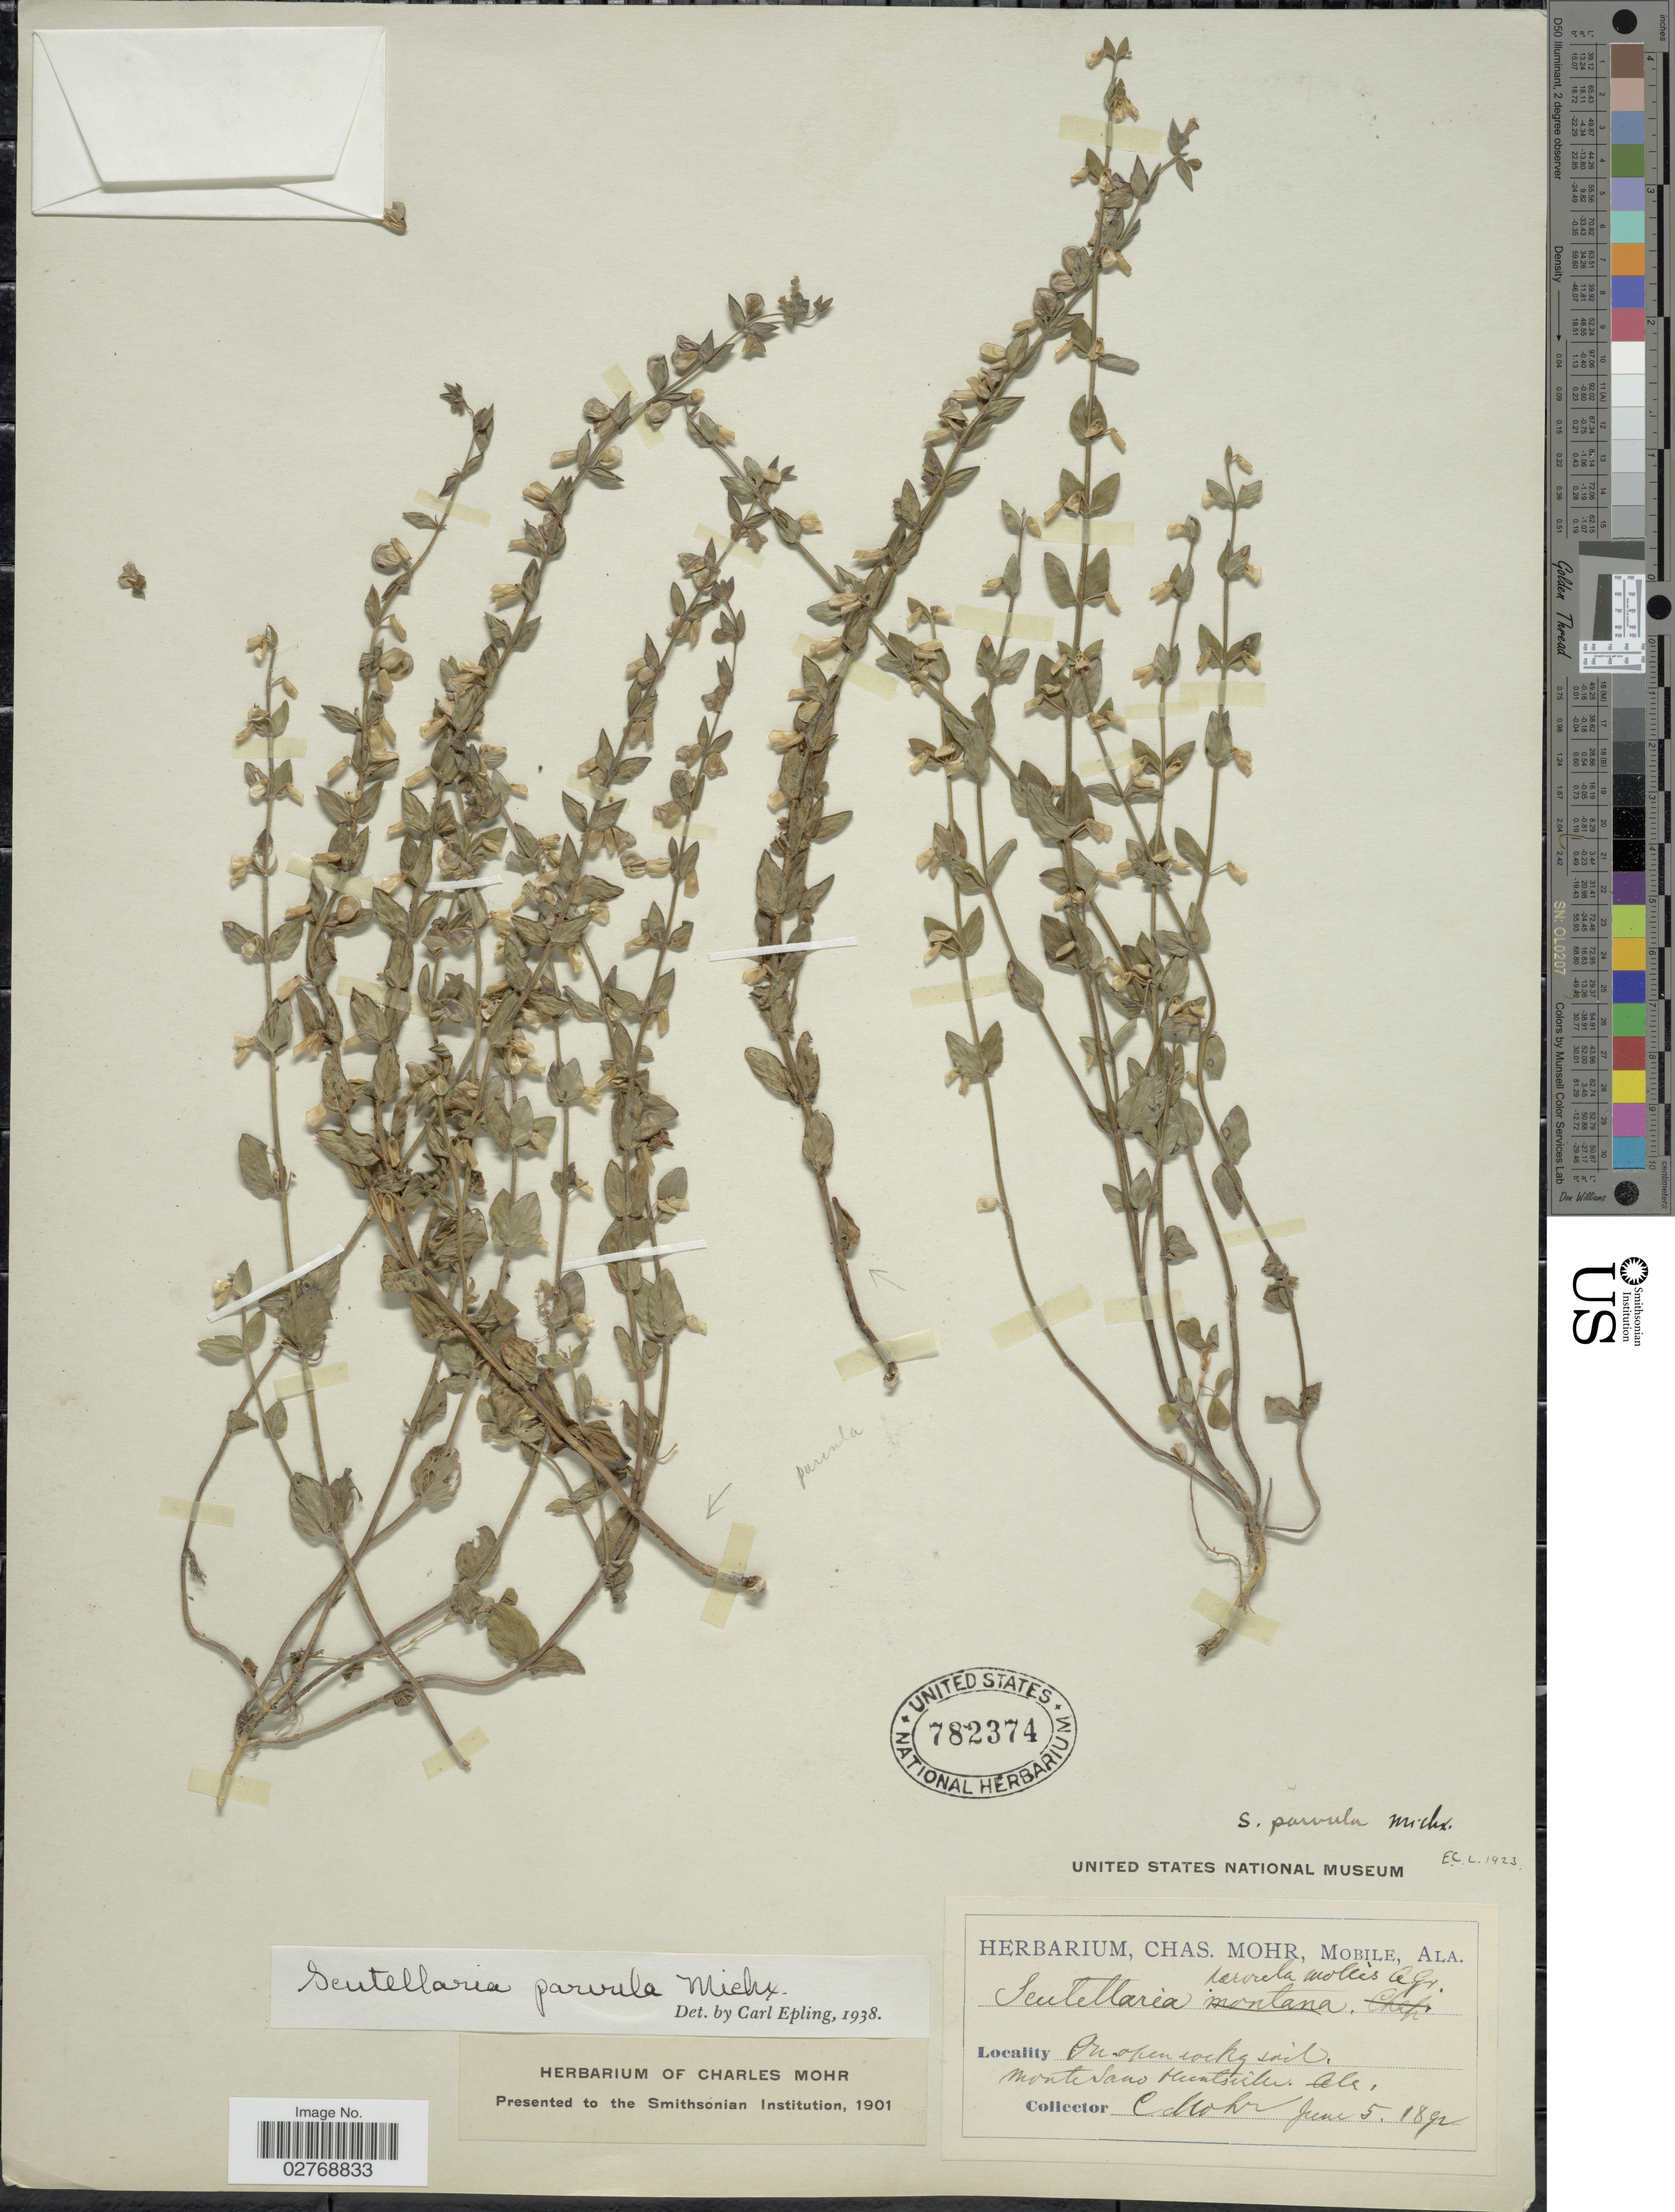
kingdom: Plantae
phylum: Tracheophyta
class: Magnoliopsida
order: Lamiales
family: Lamiaceae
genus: Scutellaria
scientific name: Scutellaria parvula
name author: Michx.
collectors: Mohr, C. T. (herbarium)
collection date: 1892-06-05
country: United States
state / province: Alabama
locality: Monte Sano Huntsville.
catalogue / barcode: US 782374